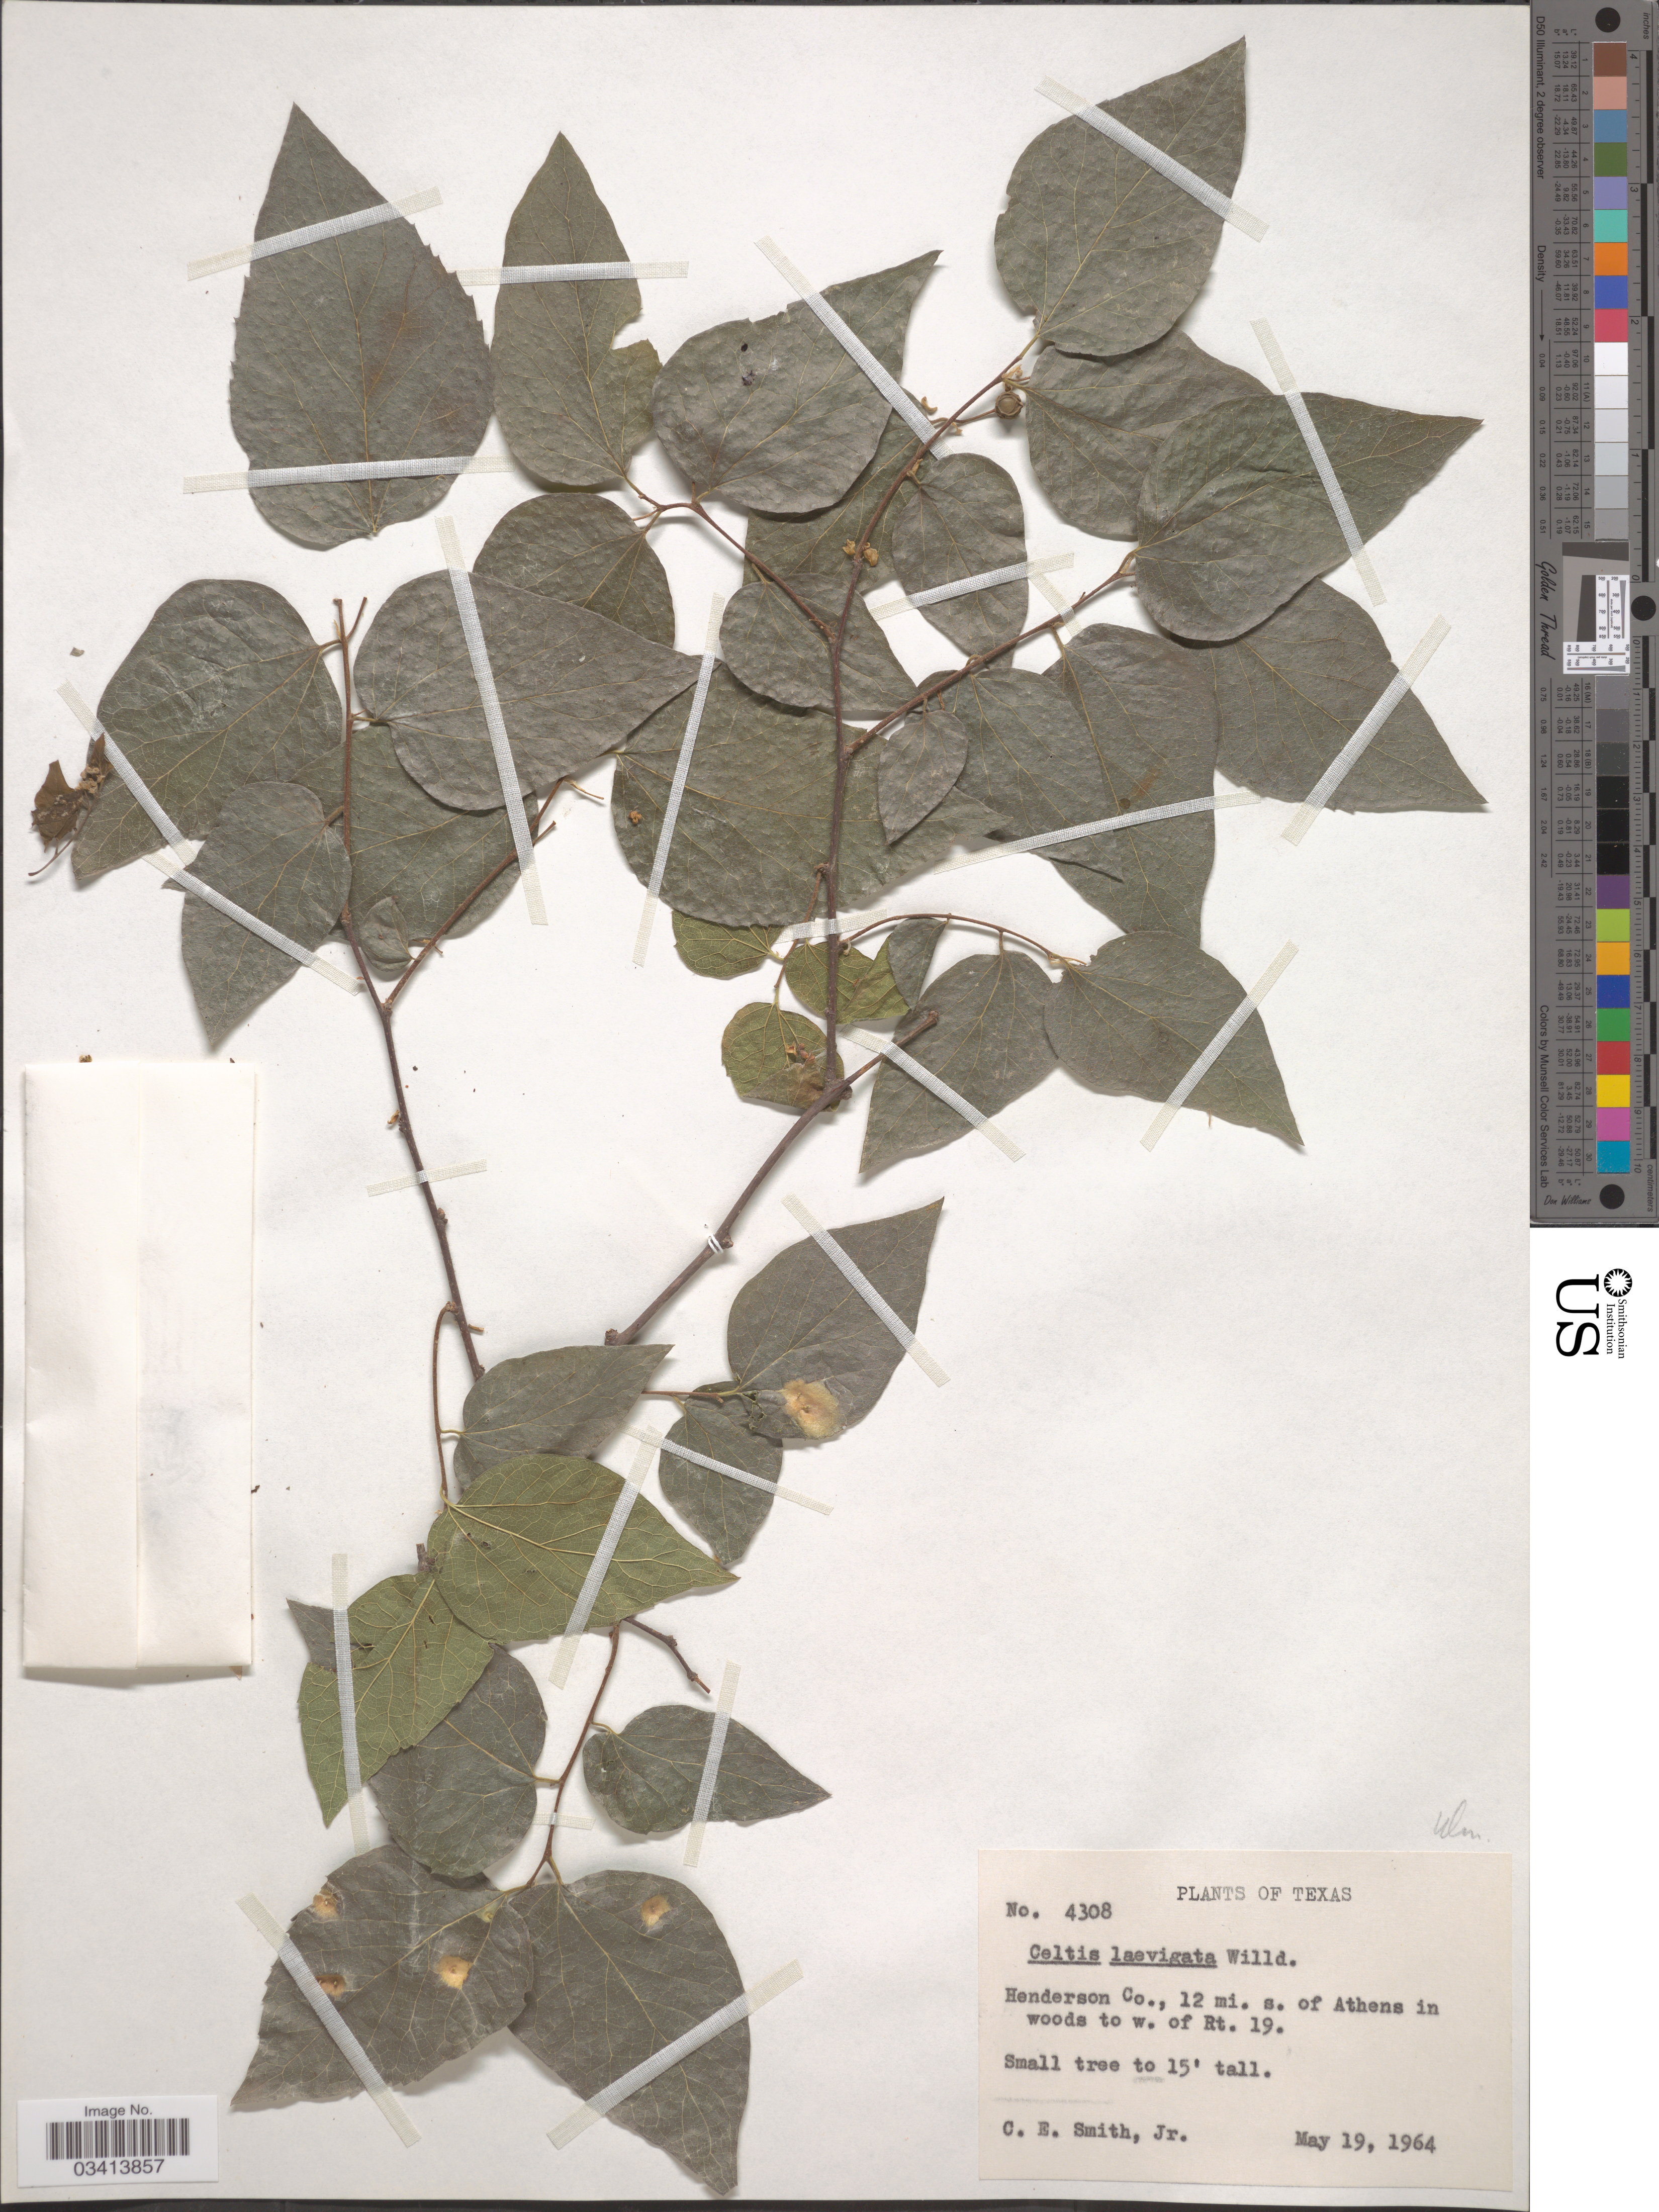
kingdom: Plantae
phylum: Tracheophyta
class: Magnoliopsida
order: Rosales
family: Cannabaceae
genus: Celtis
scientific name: Celtis tenuifolia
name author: Nutt.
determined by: Smith, C. E., Jr.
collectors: C. E. Smith Jr.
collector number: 4308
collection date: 1964-05-19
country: United States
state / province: Texas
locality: Henderson Co., 12 mi. s. of Athens in woods to w. of Rt. 19.